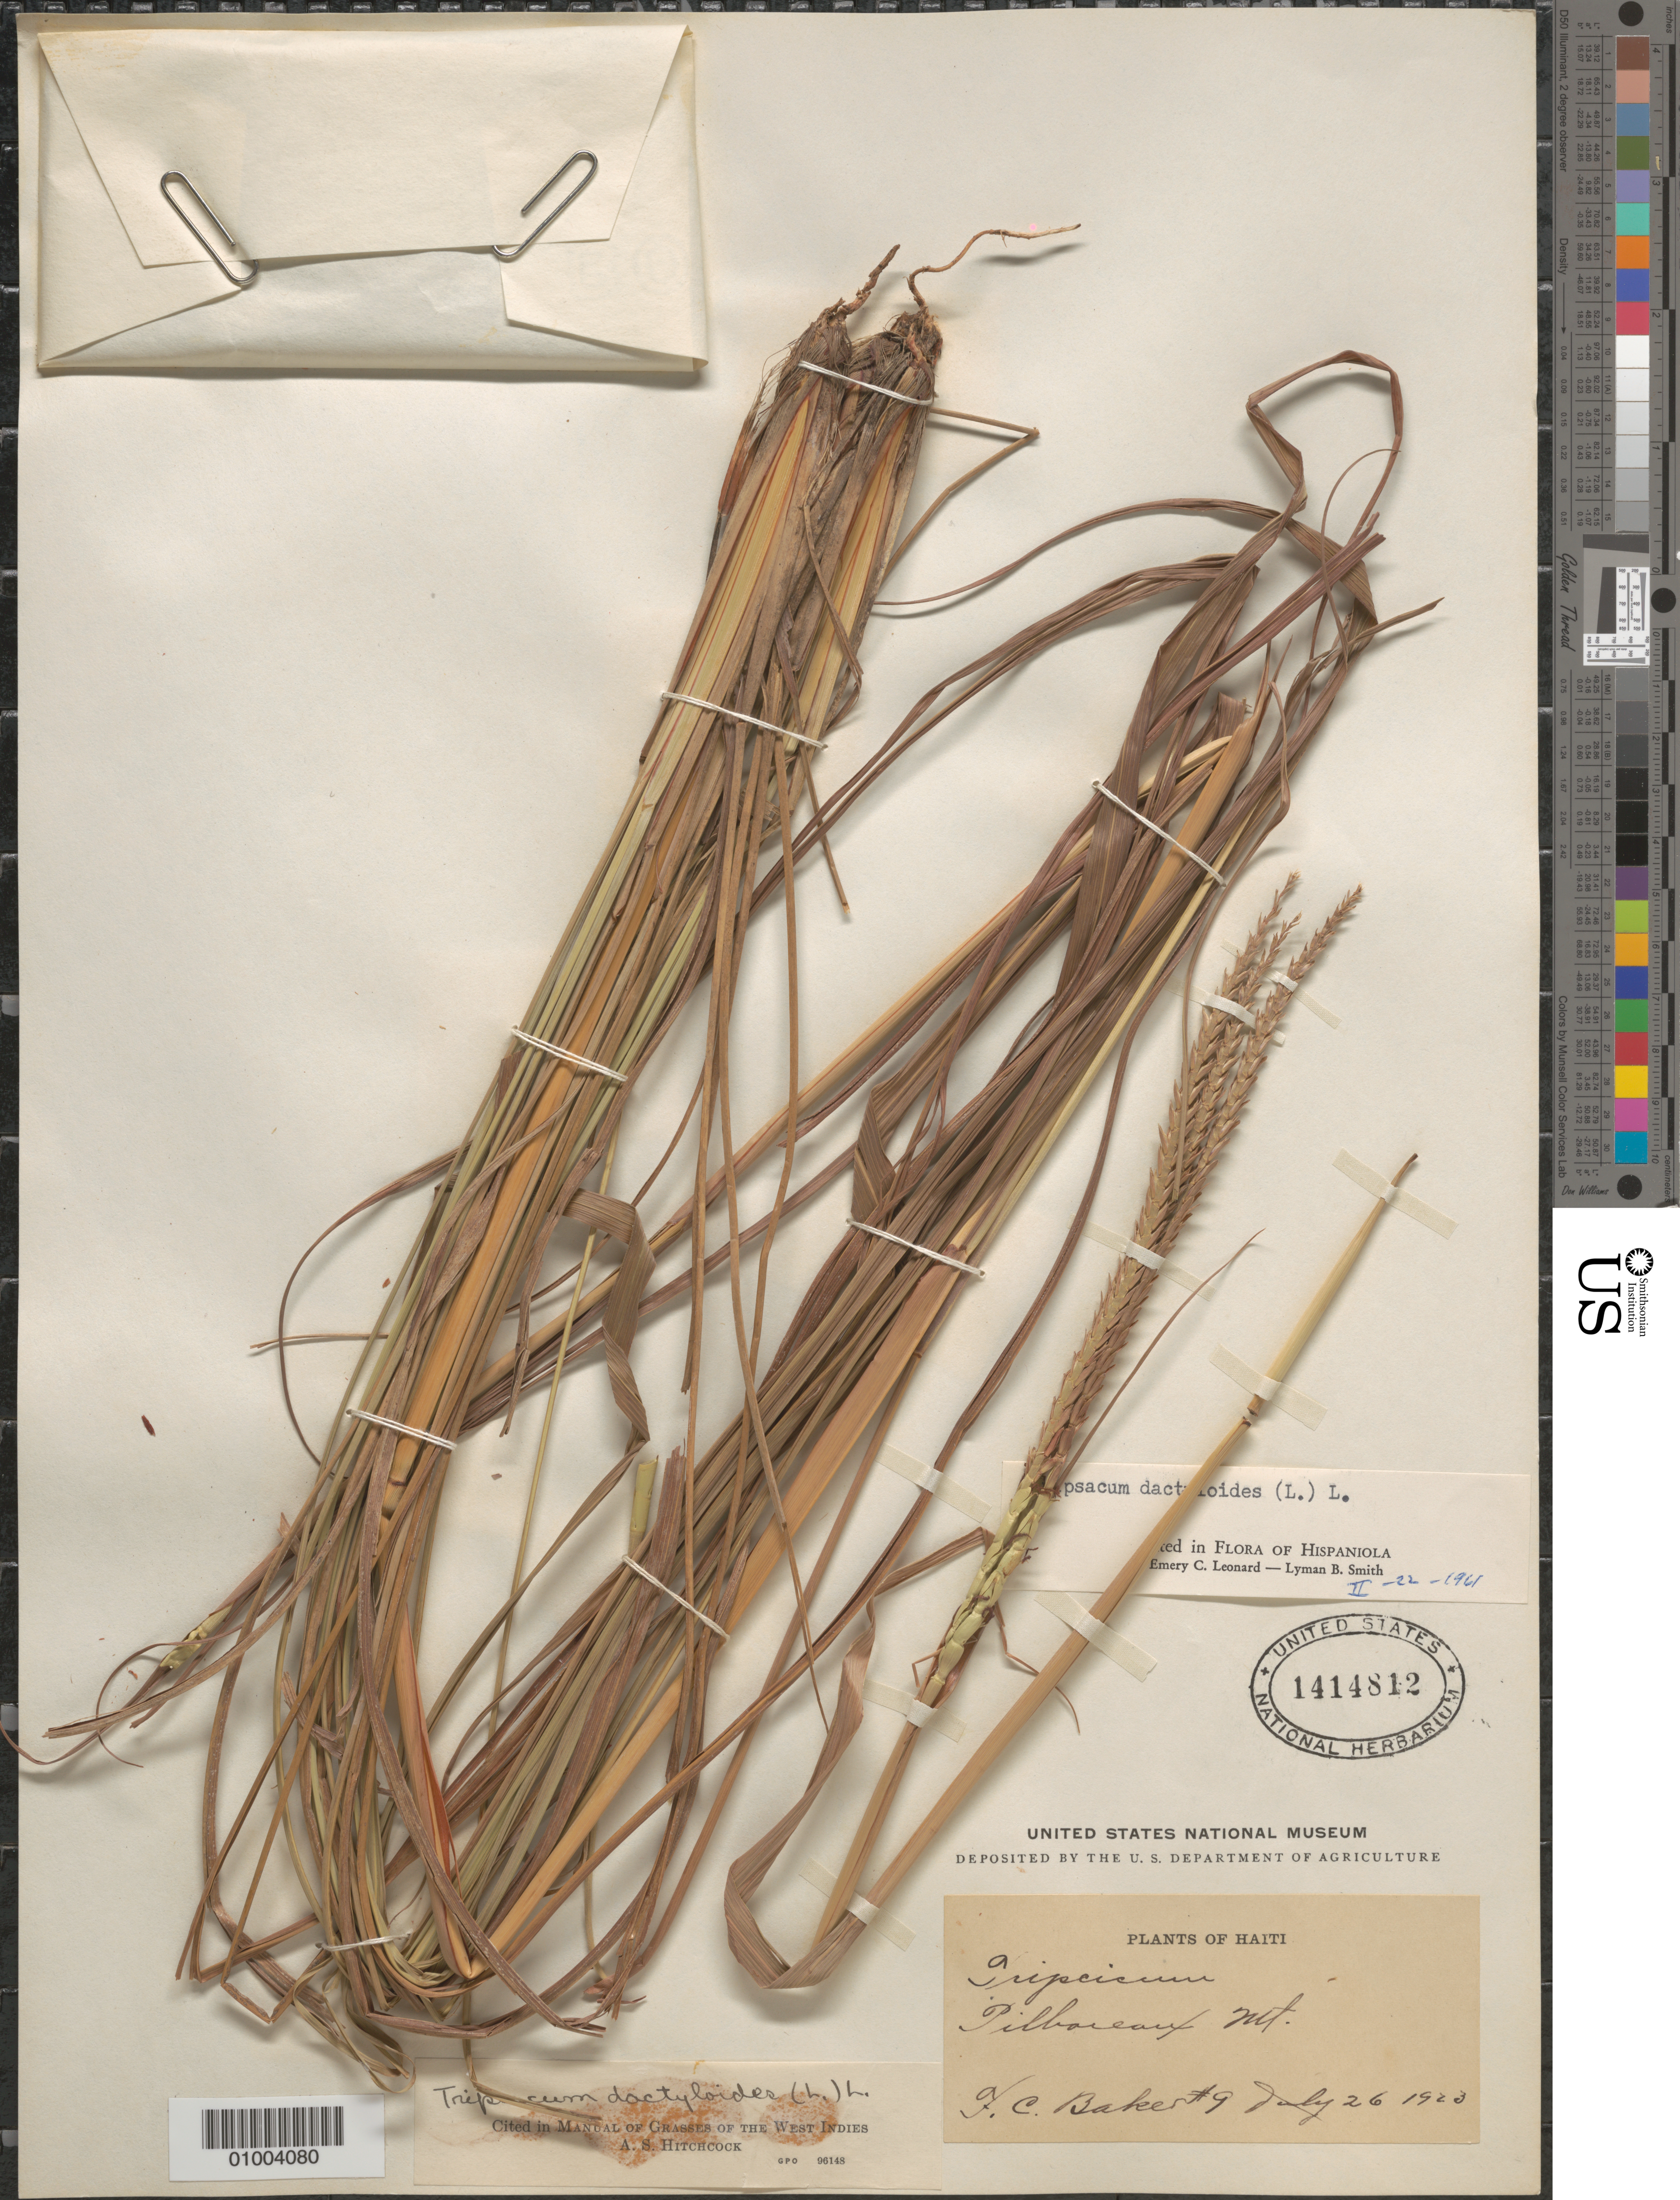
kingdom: Plantae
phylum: Tracheophyta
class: Liliopsida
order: Poales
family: Poaceae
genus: Tripsacum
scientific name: Tripsacum dactyloides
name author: (L.) L.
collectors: F. C. Baker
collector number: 9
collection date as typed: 26 Jul 1920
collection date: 1920-07-26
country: Haiti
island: Hispaniola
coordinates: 0 N, 0 E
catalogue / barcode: US 1414812